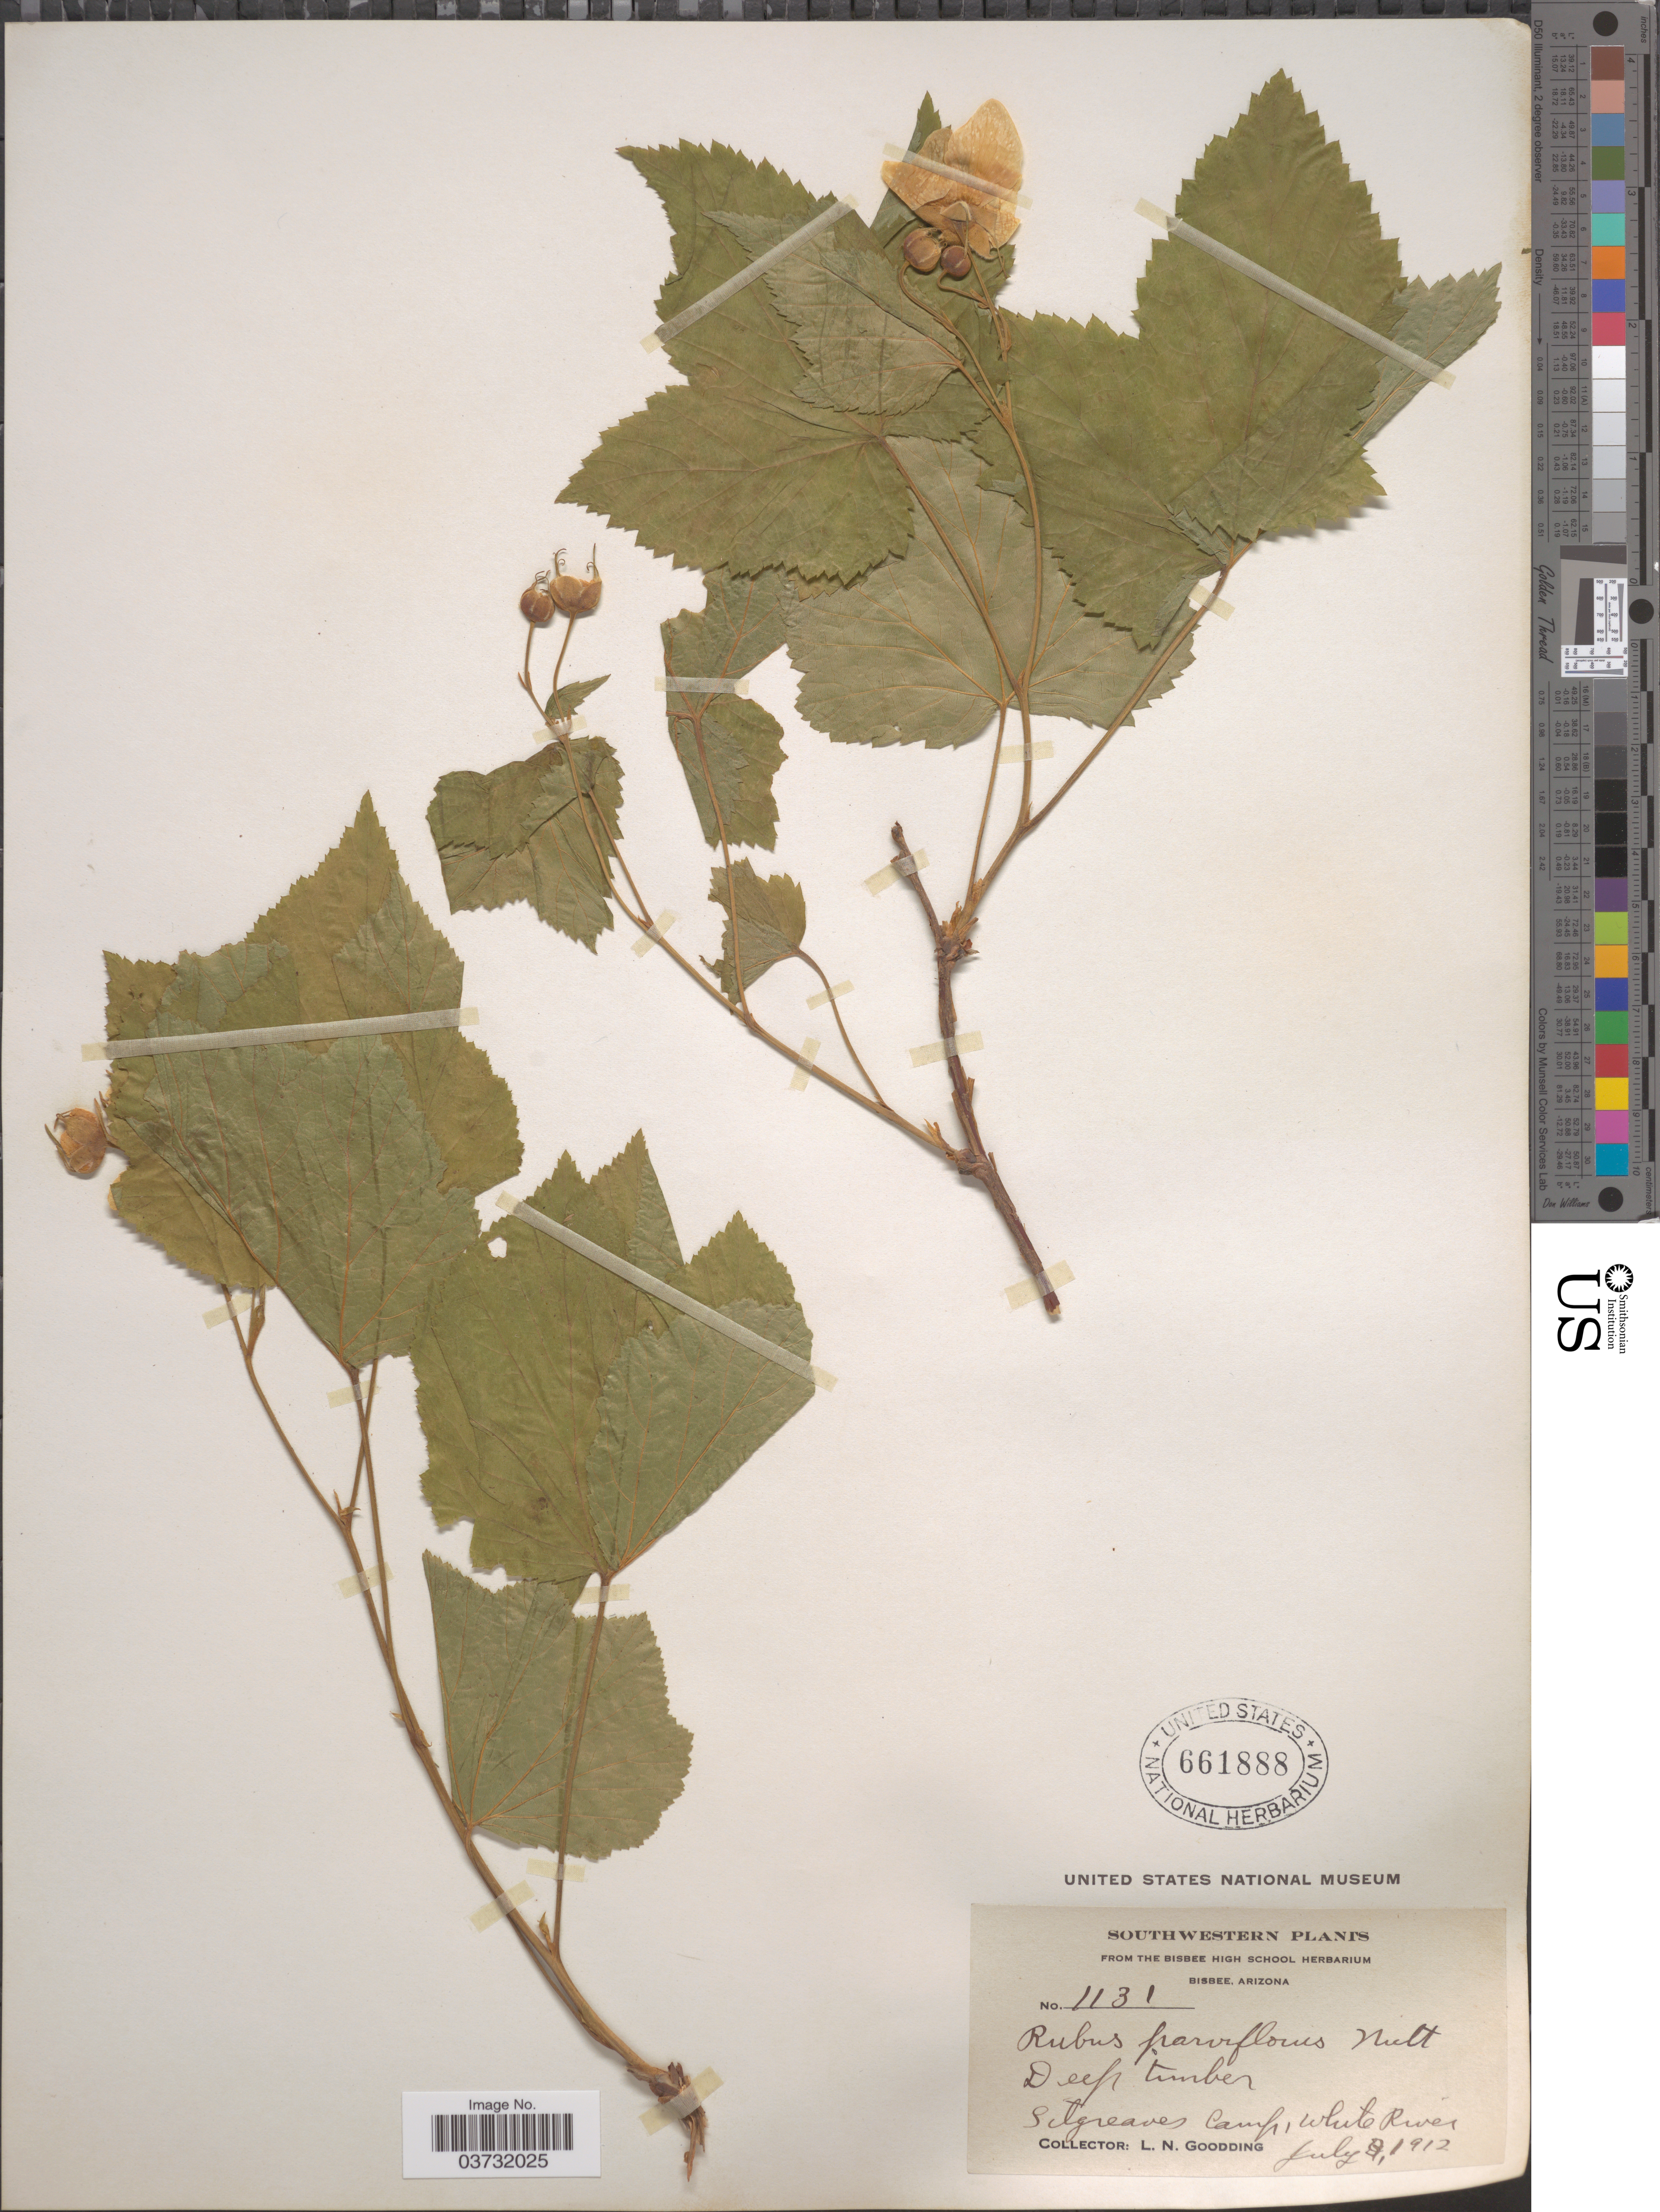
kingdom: Plantae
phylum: Tracheophyta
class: Magnoliopsida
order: Rosales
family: Rosaceae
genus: Rubus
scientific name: Rubus parviflorus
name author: Nutt.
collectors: L. N. Goodding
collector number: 1131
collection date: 1912-07-03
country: United States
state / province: Arizona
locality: Southwestern. Sitgreaves Camp, White River.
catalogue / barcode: US 661888